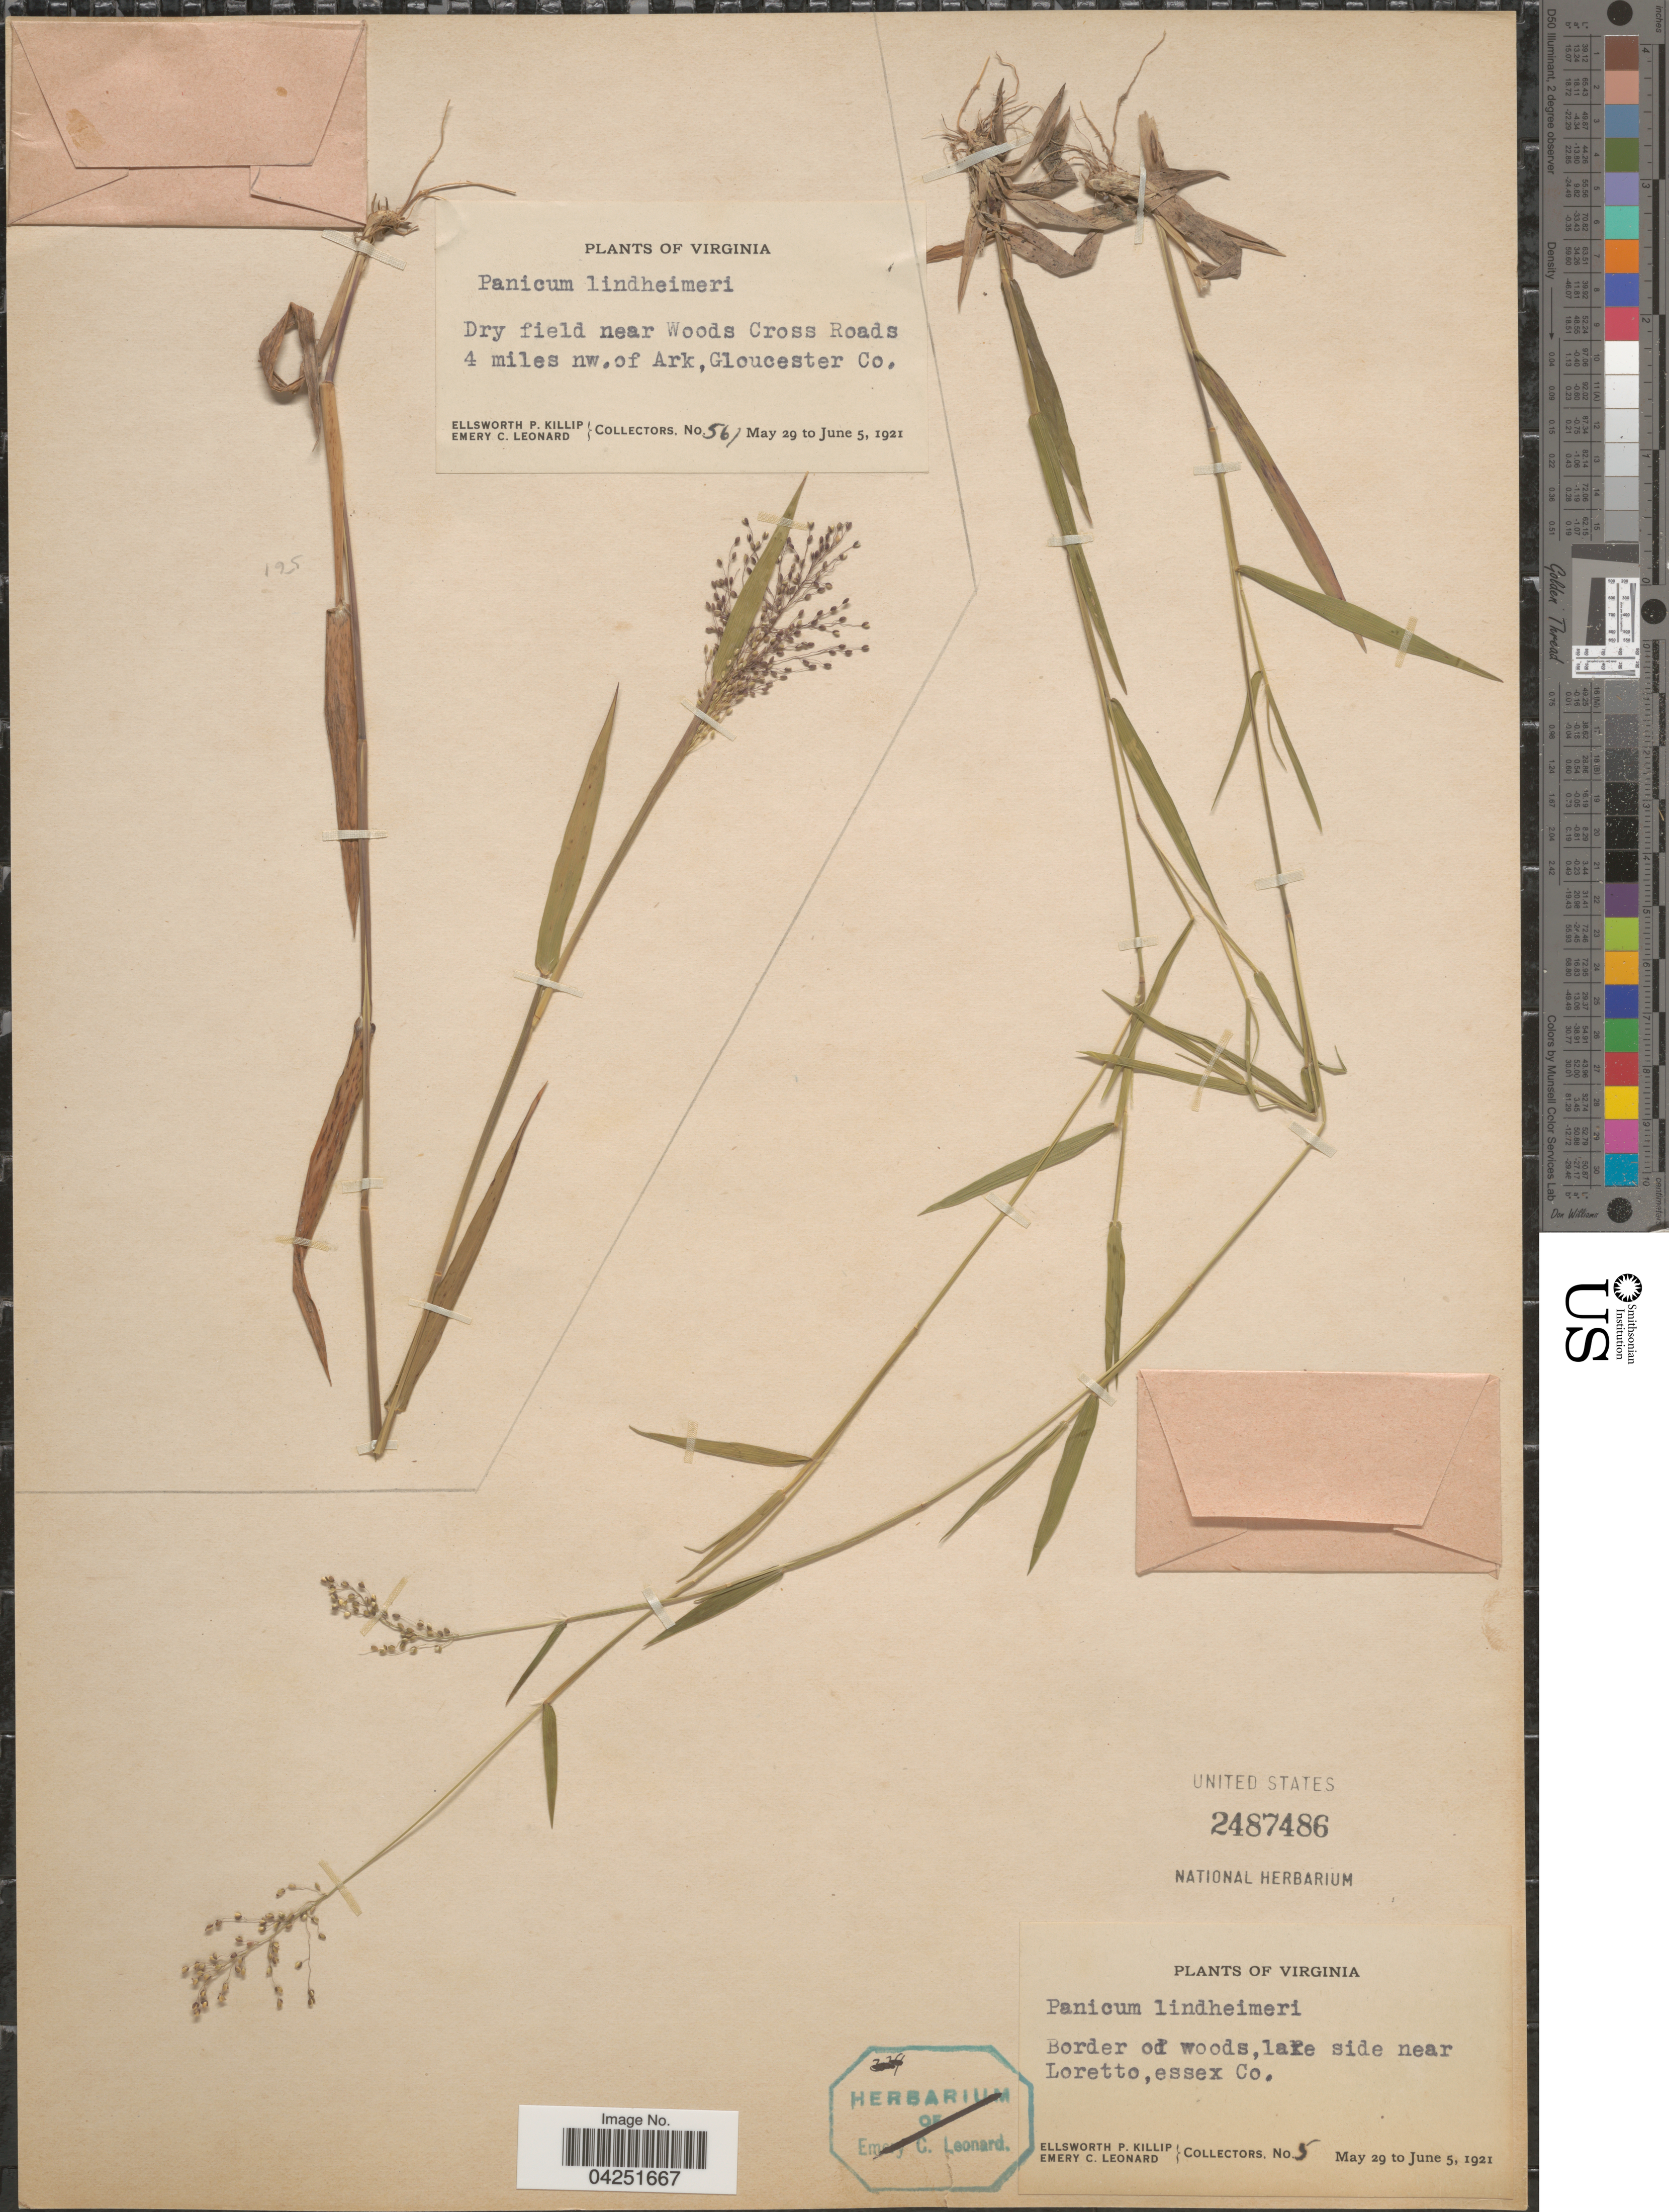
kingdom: Plantae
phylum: Tracheophyta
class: Liliopsida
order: Poales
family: Poaceae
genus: Dichanthelium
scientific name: Dichanthelium acuminatum var. densiflorum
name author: (Rand & Redfield) Gould & C.A. Clark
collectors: E. P. Killip & E. C. Leonard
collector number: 5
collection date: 1921-05-29/1921-06-05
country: United States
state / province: Virginia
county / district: Essex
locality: Border of woods, lake side near Loretto, Essex Co.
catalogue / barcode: US 2487486